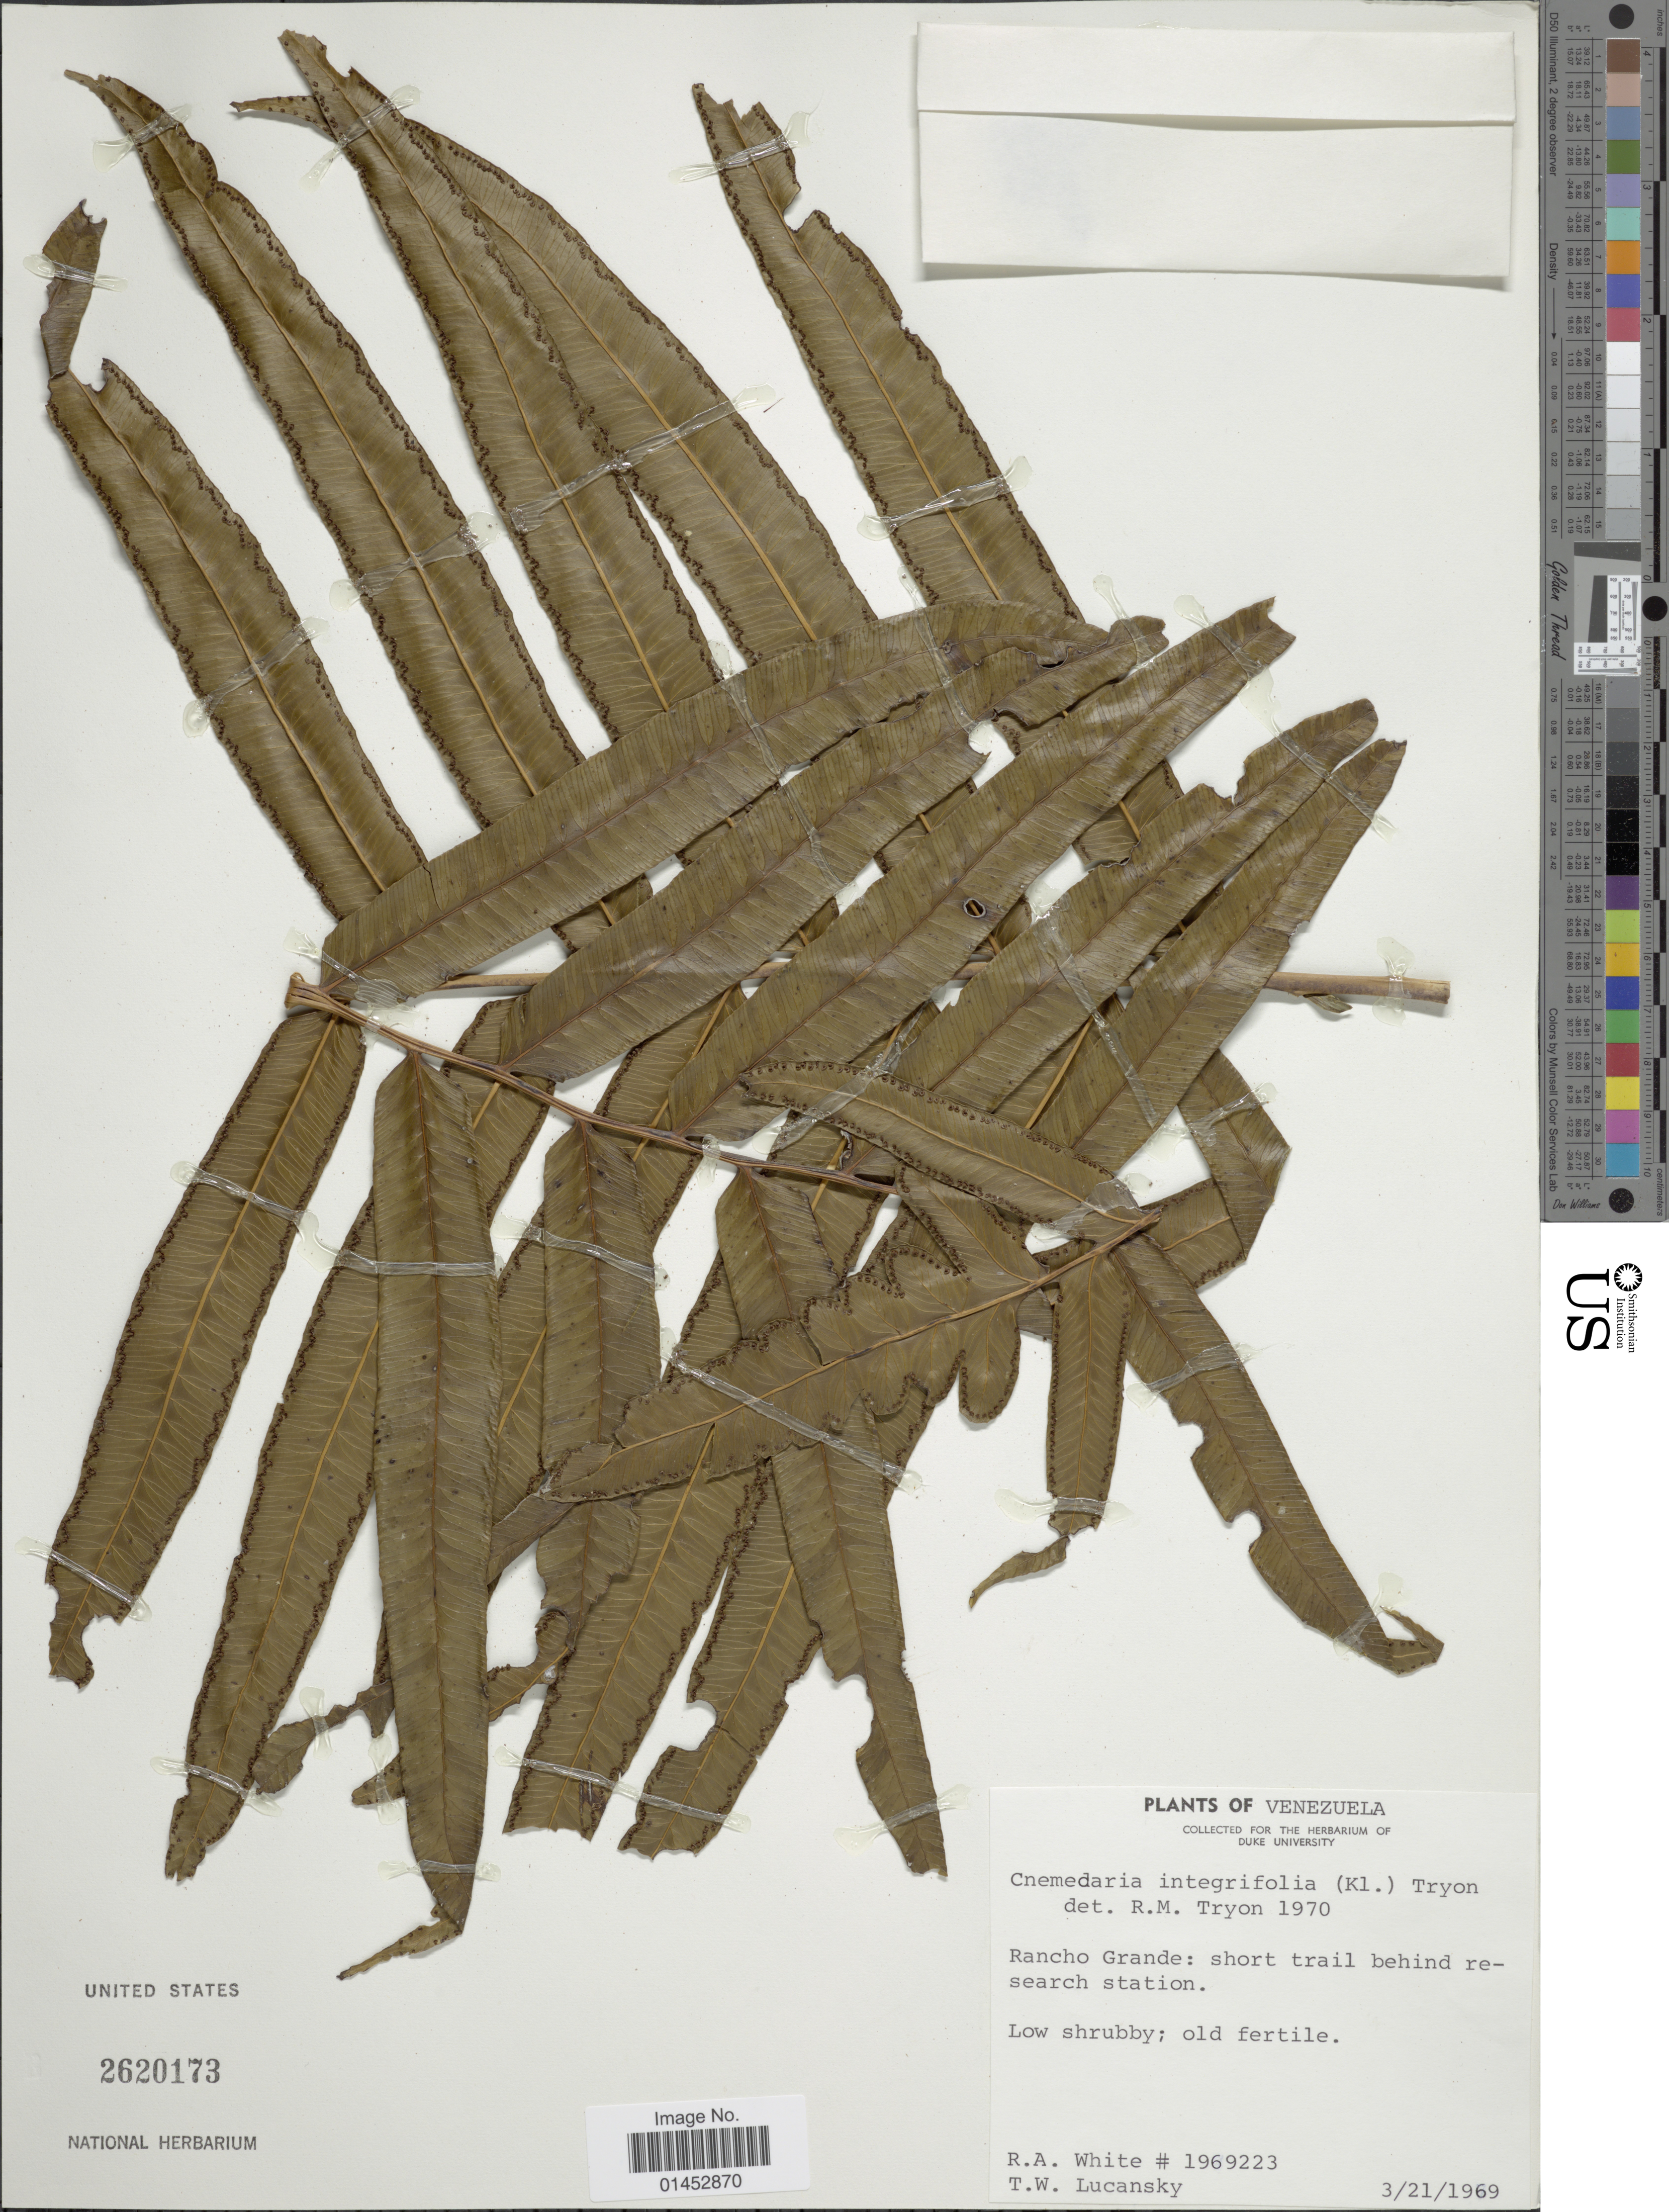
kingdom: Plantae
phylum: Tracheophyta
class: Polypodiopsida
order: Cyatheales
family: Cyatheaceae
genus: Cyathea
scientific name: Cyathea speciosa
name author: Humb. & Bonpl. ex Willd.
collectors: R. A. White & T. Lucansky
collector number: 1969223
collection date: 1969-03-21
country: Venezuela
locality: Rancho Grande: short trail behind research station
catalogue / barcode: US 2620173